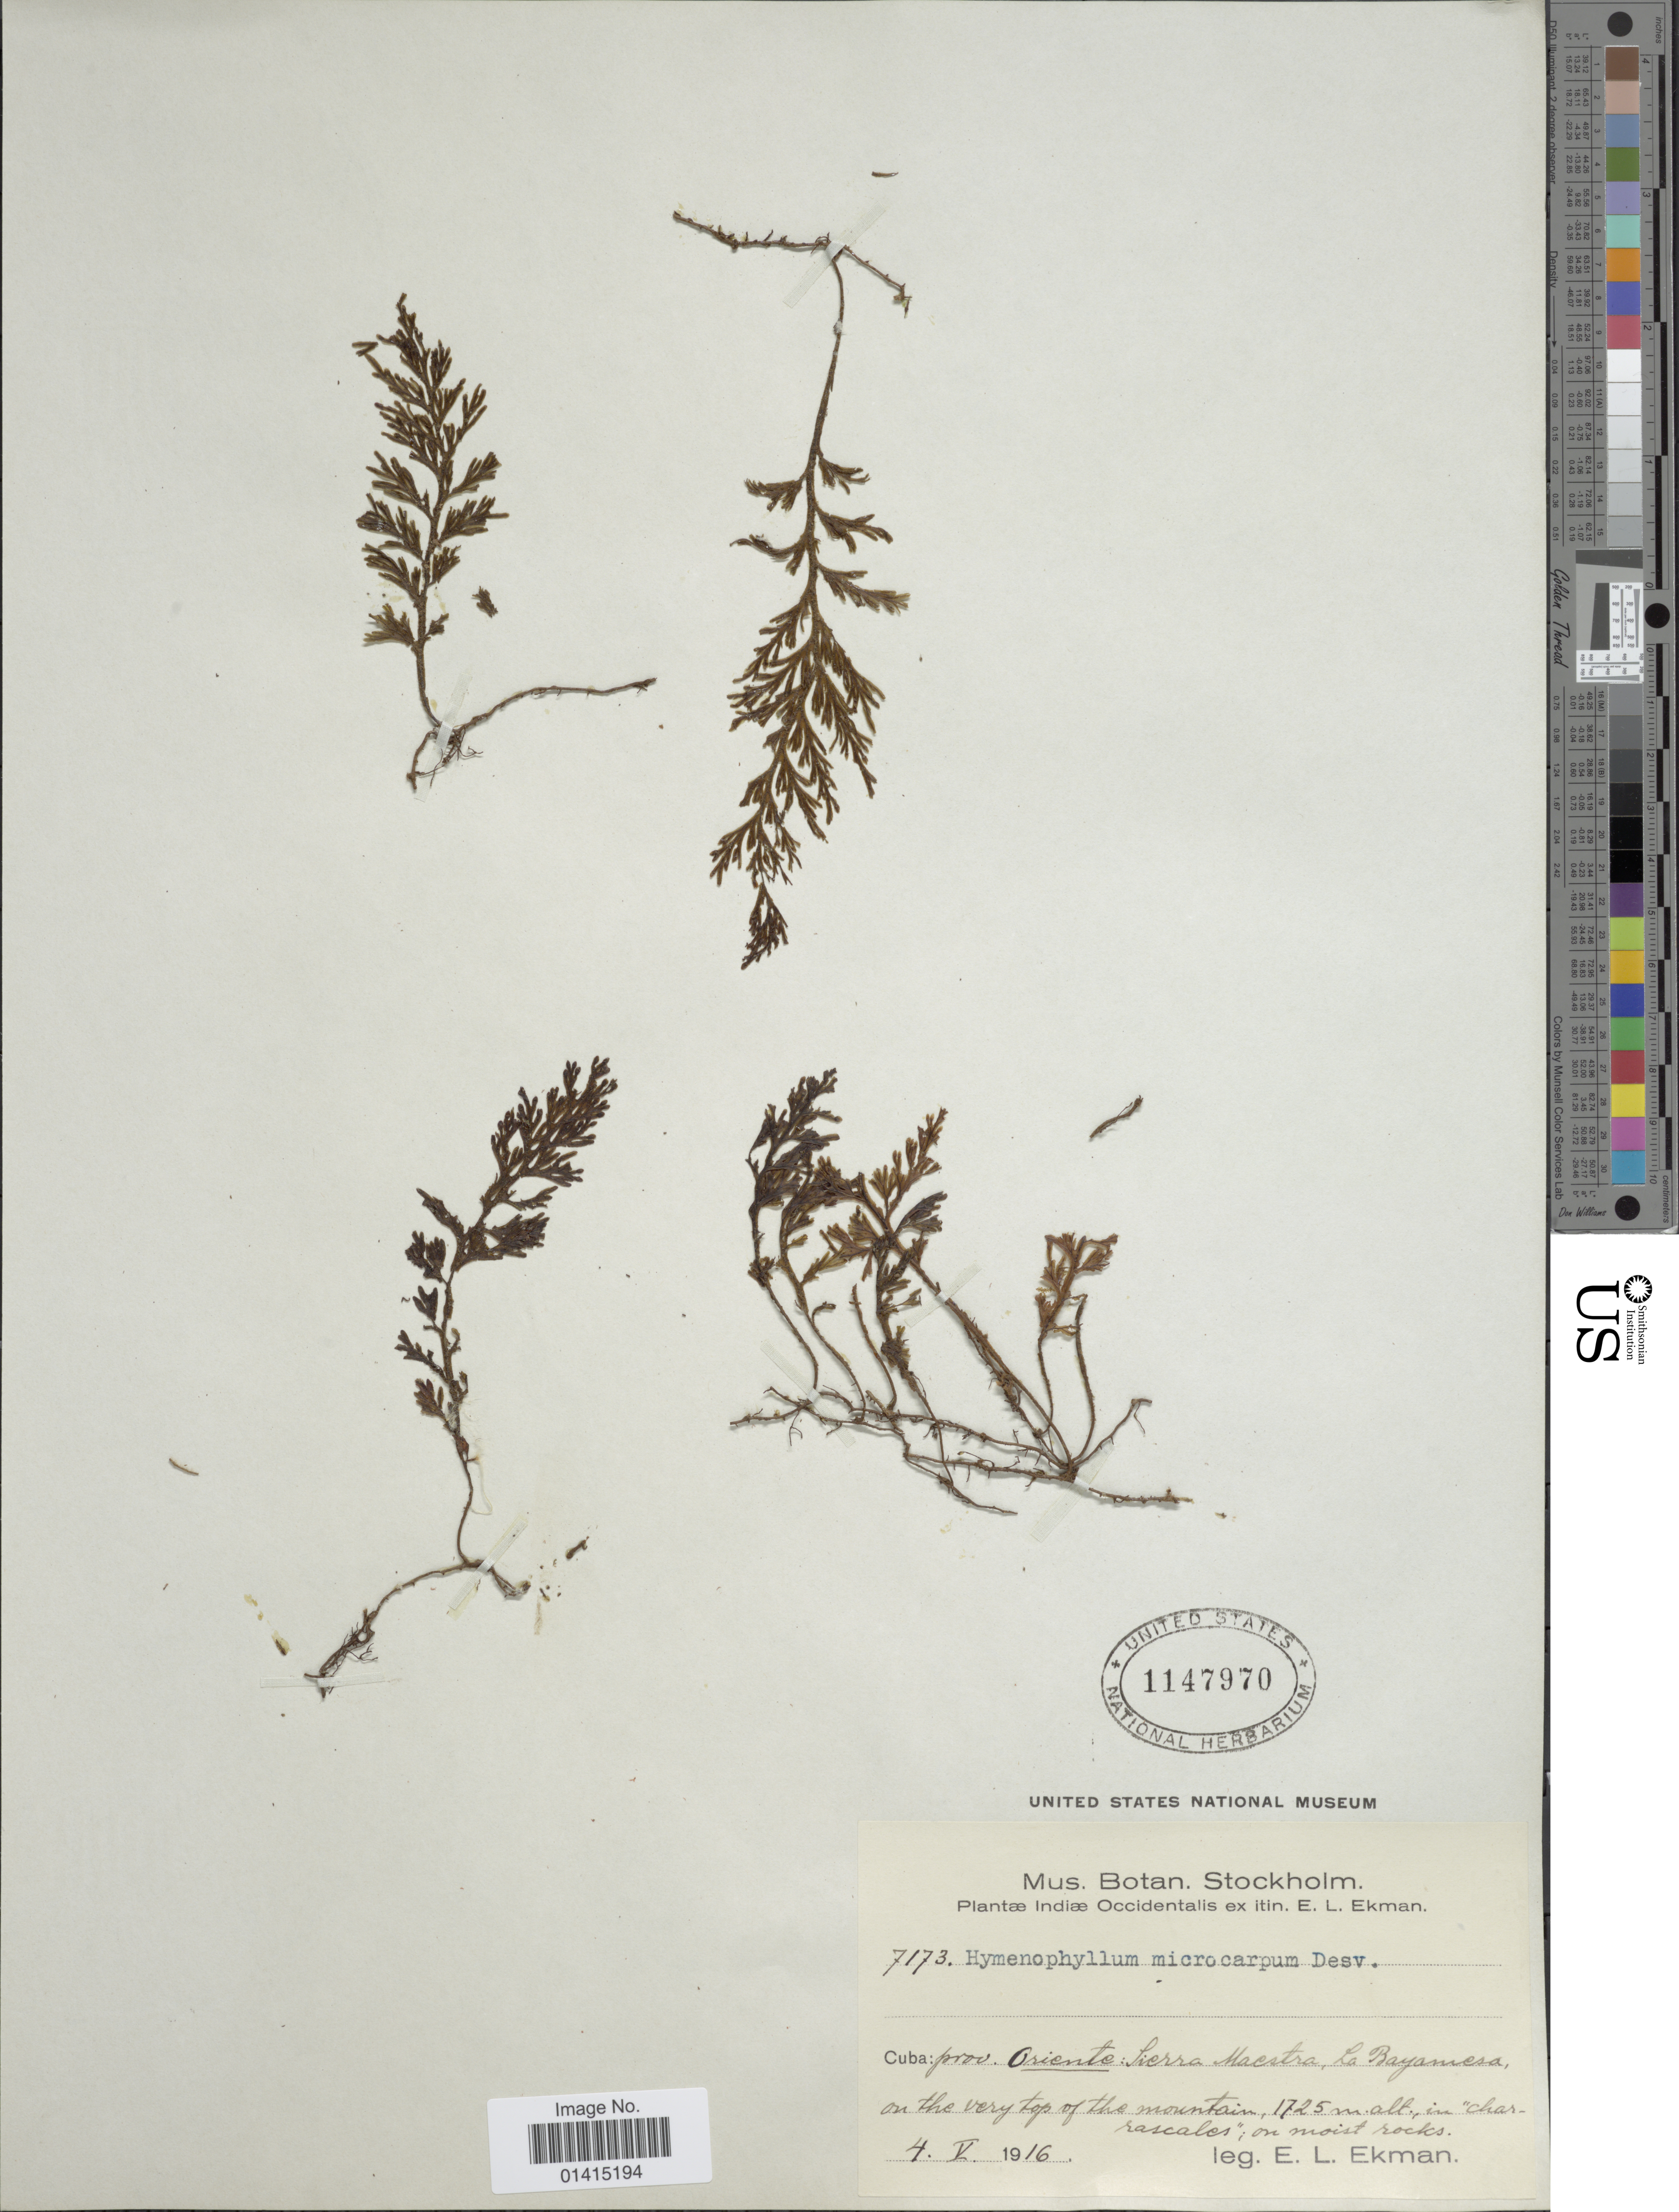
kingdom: Plantae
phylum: Tracheophyta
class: Polypodiopsida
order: Hymenophyllales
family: Hymenophyllaceae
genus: Hymenophyllum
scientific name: Hymenophyllum microcarpum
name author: (Desv.) Lellinger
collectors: E. L. Ekman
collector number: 7173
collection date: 1916-05-04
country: Cuba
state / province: Oriente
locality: Cuba prov. Oriente: Sierra Maestra, La Bayamesa, on the very top of the Mountain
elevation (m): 1725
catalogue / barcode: US 1147970